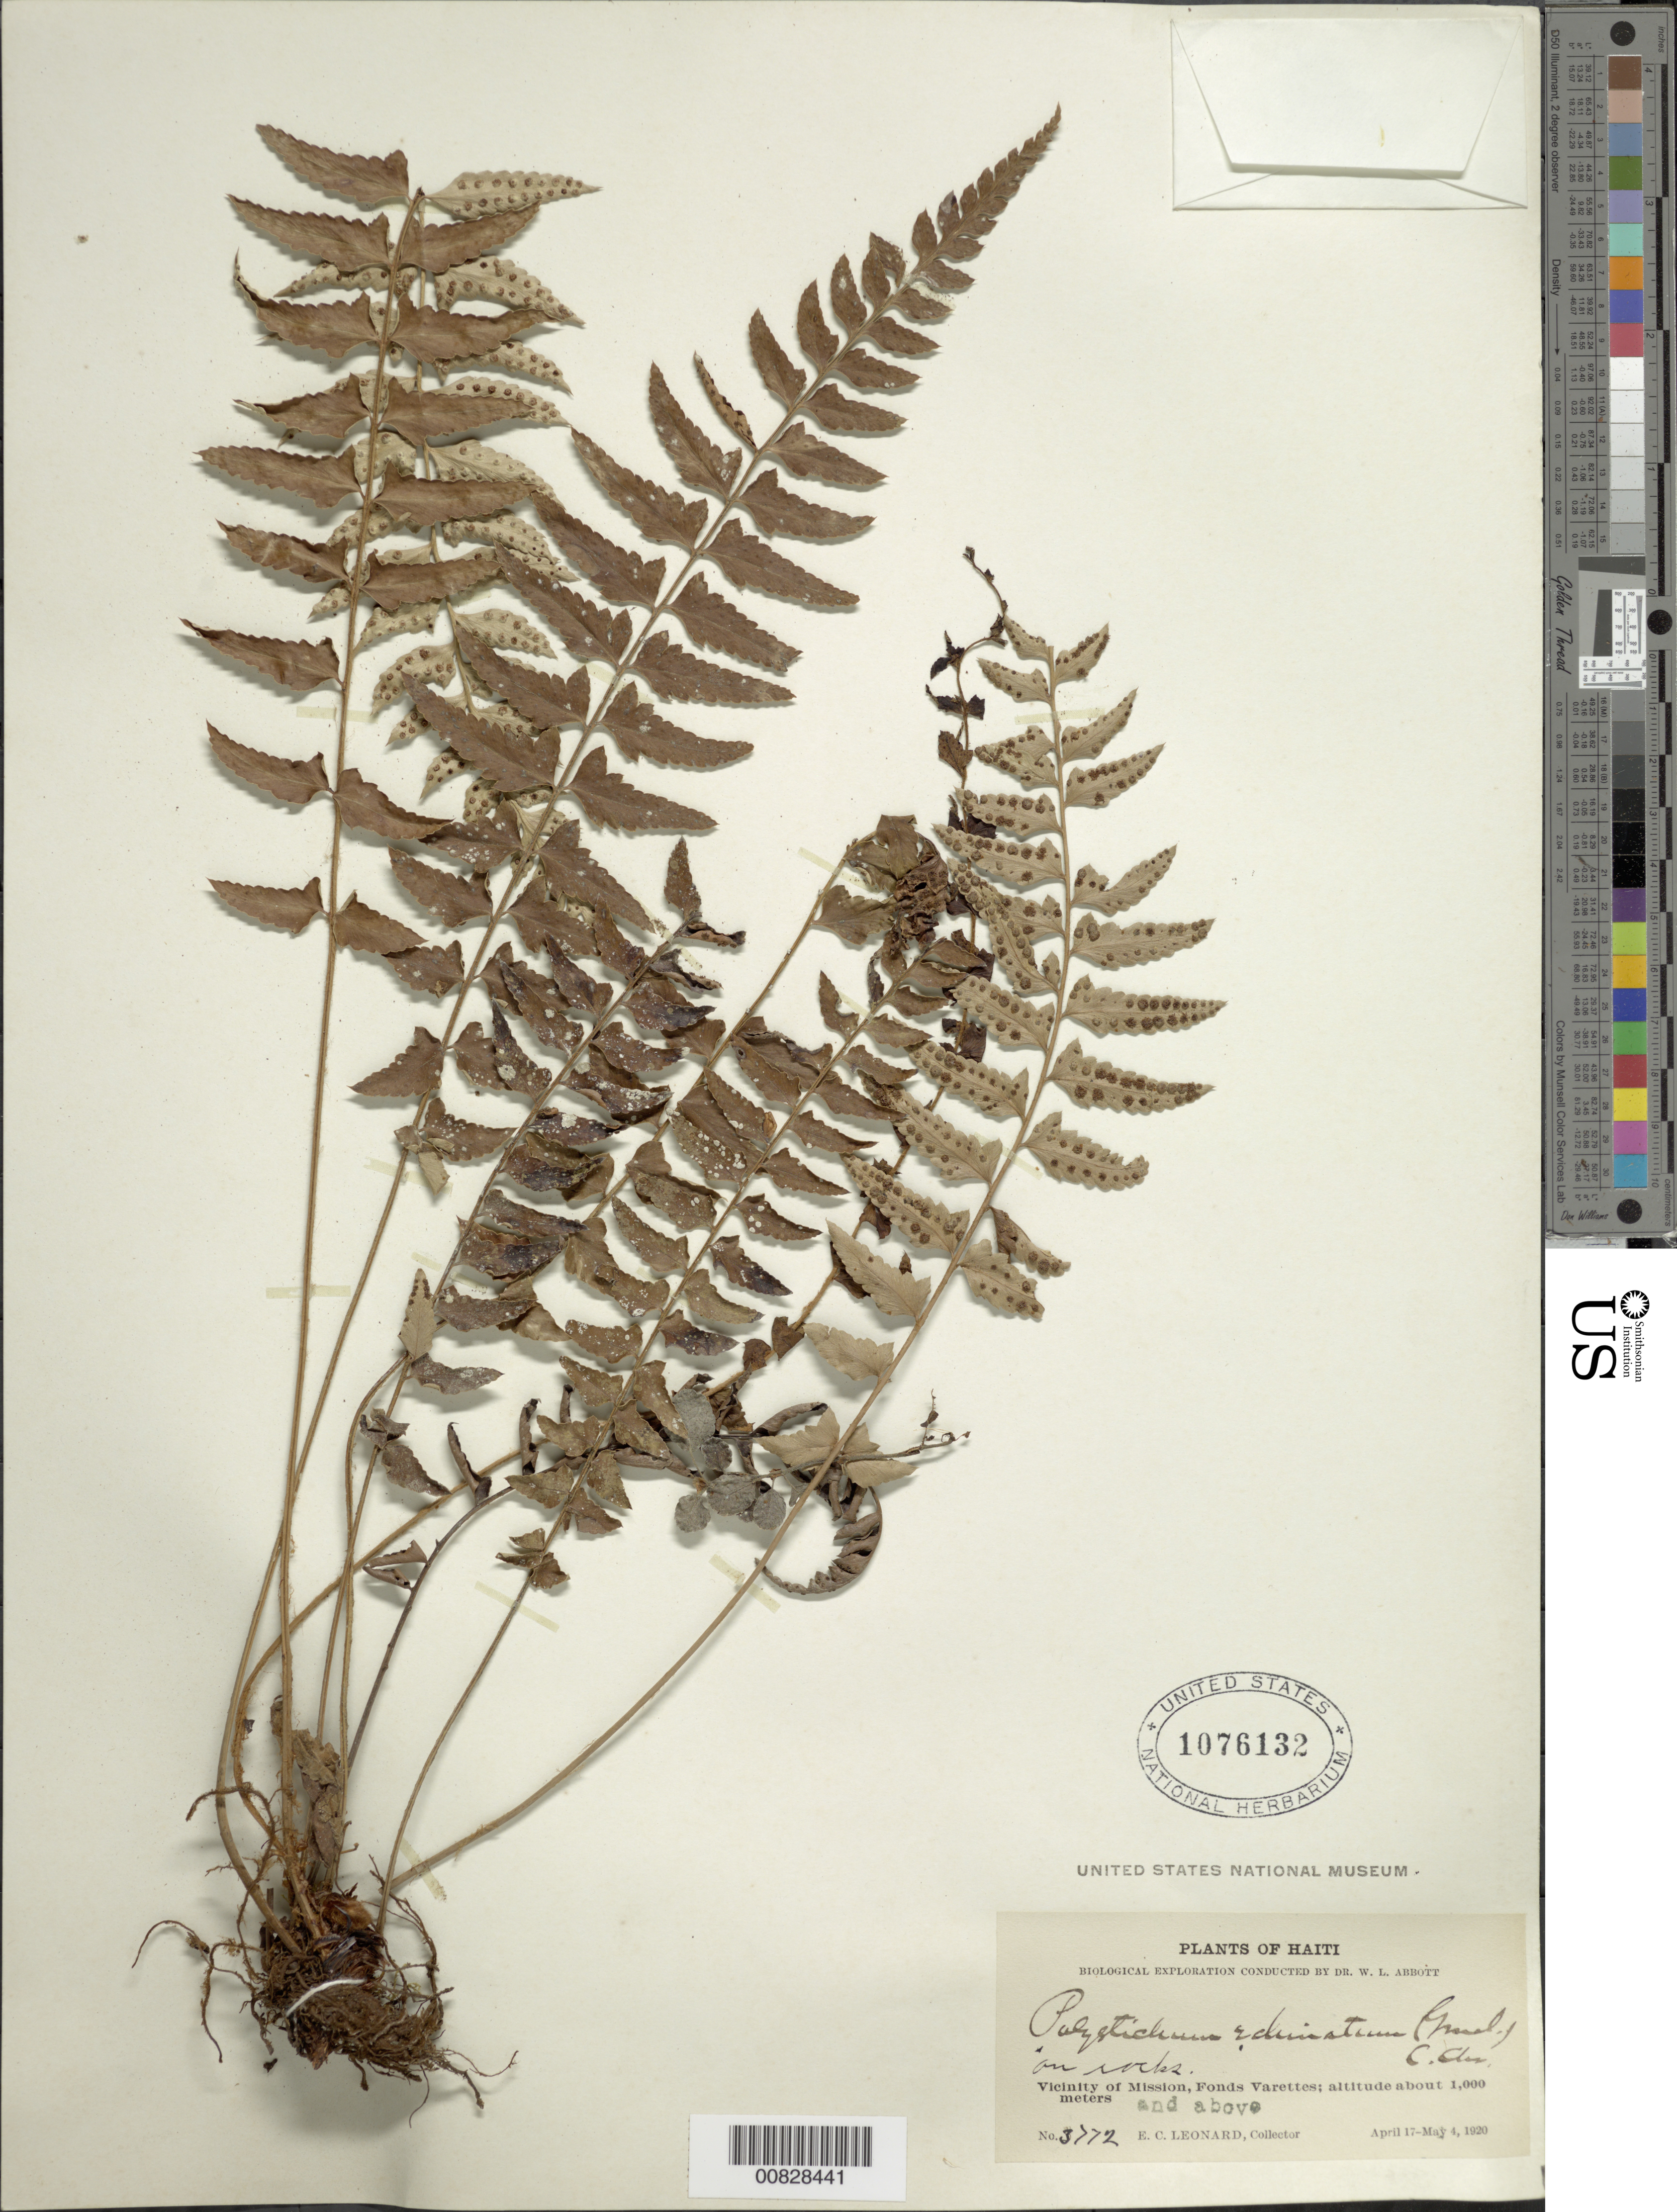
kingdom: Plantae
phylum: Tracheophyta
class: Polypodiopsida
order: Polypodiales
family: Dryopteridaceae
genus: Polystichum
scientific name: Polystichum echinatum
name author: (J.F. Gmel.) C. Chr.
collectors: E. C. Leonard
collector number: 3772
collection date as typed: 17 Apr 1920 to 04 May 1920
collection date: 1920-04-17/1920-05-04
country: Haiti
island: Hispaniola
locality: Fonds Varettes, vicinity Mission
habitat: On rocks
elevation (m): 1000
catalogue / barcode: US 1076132